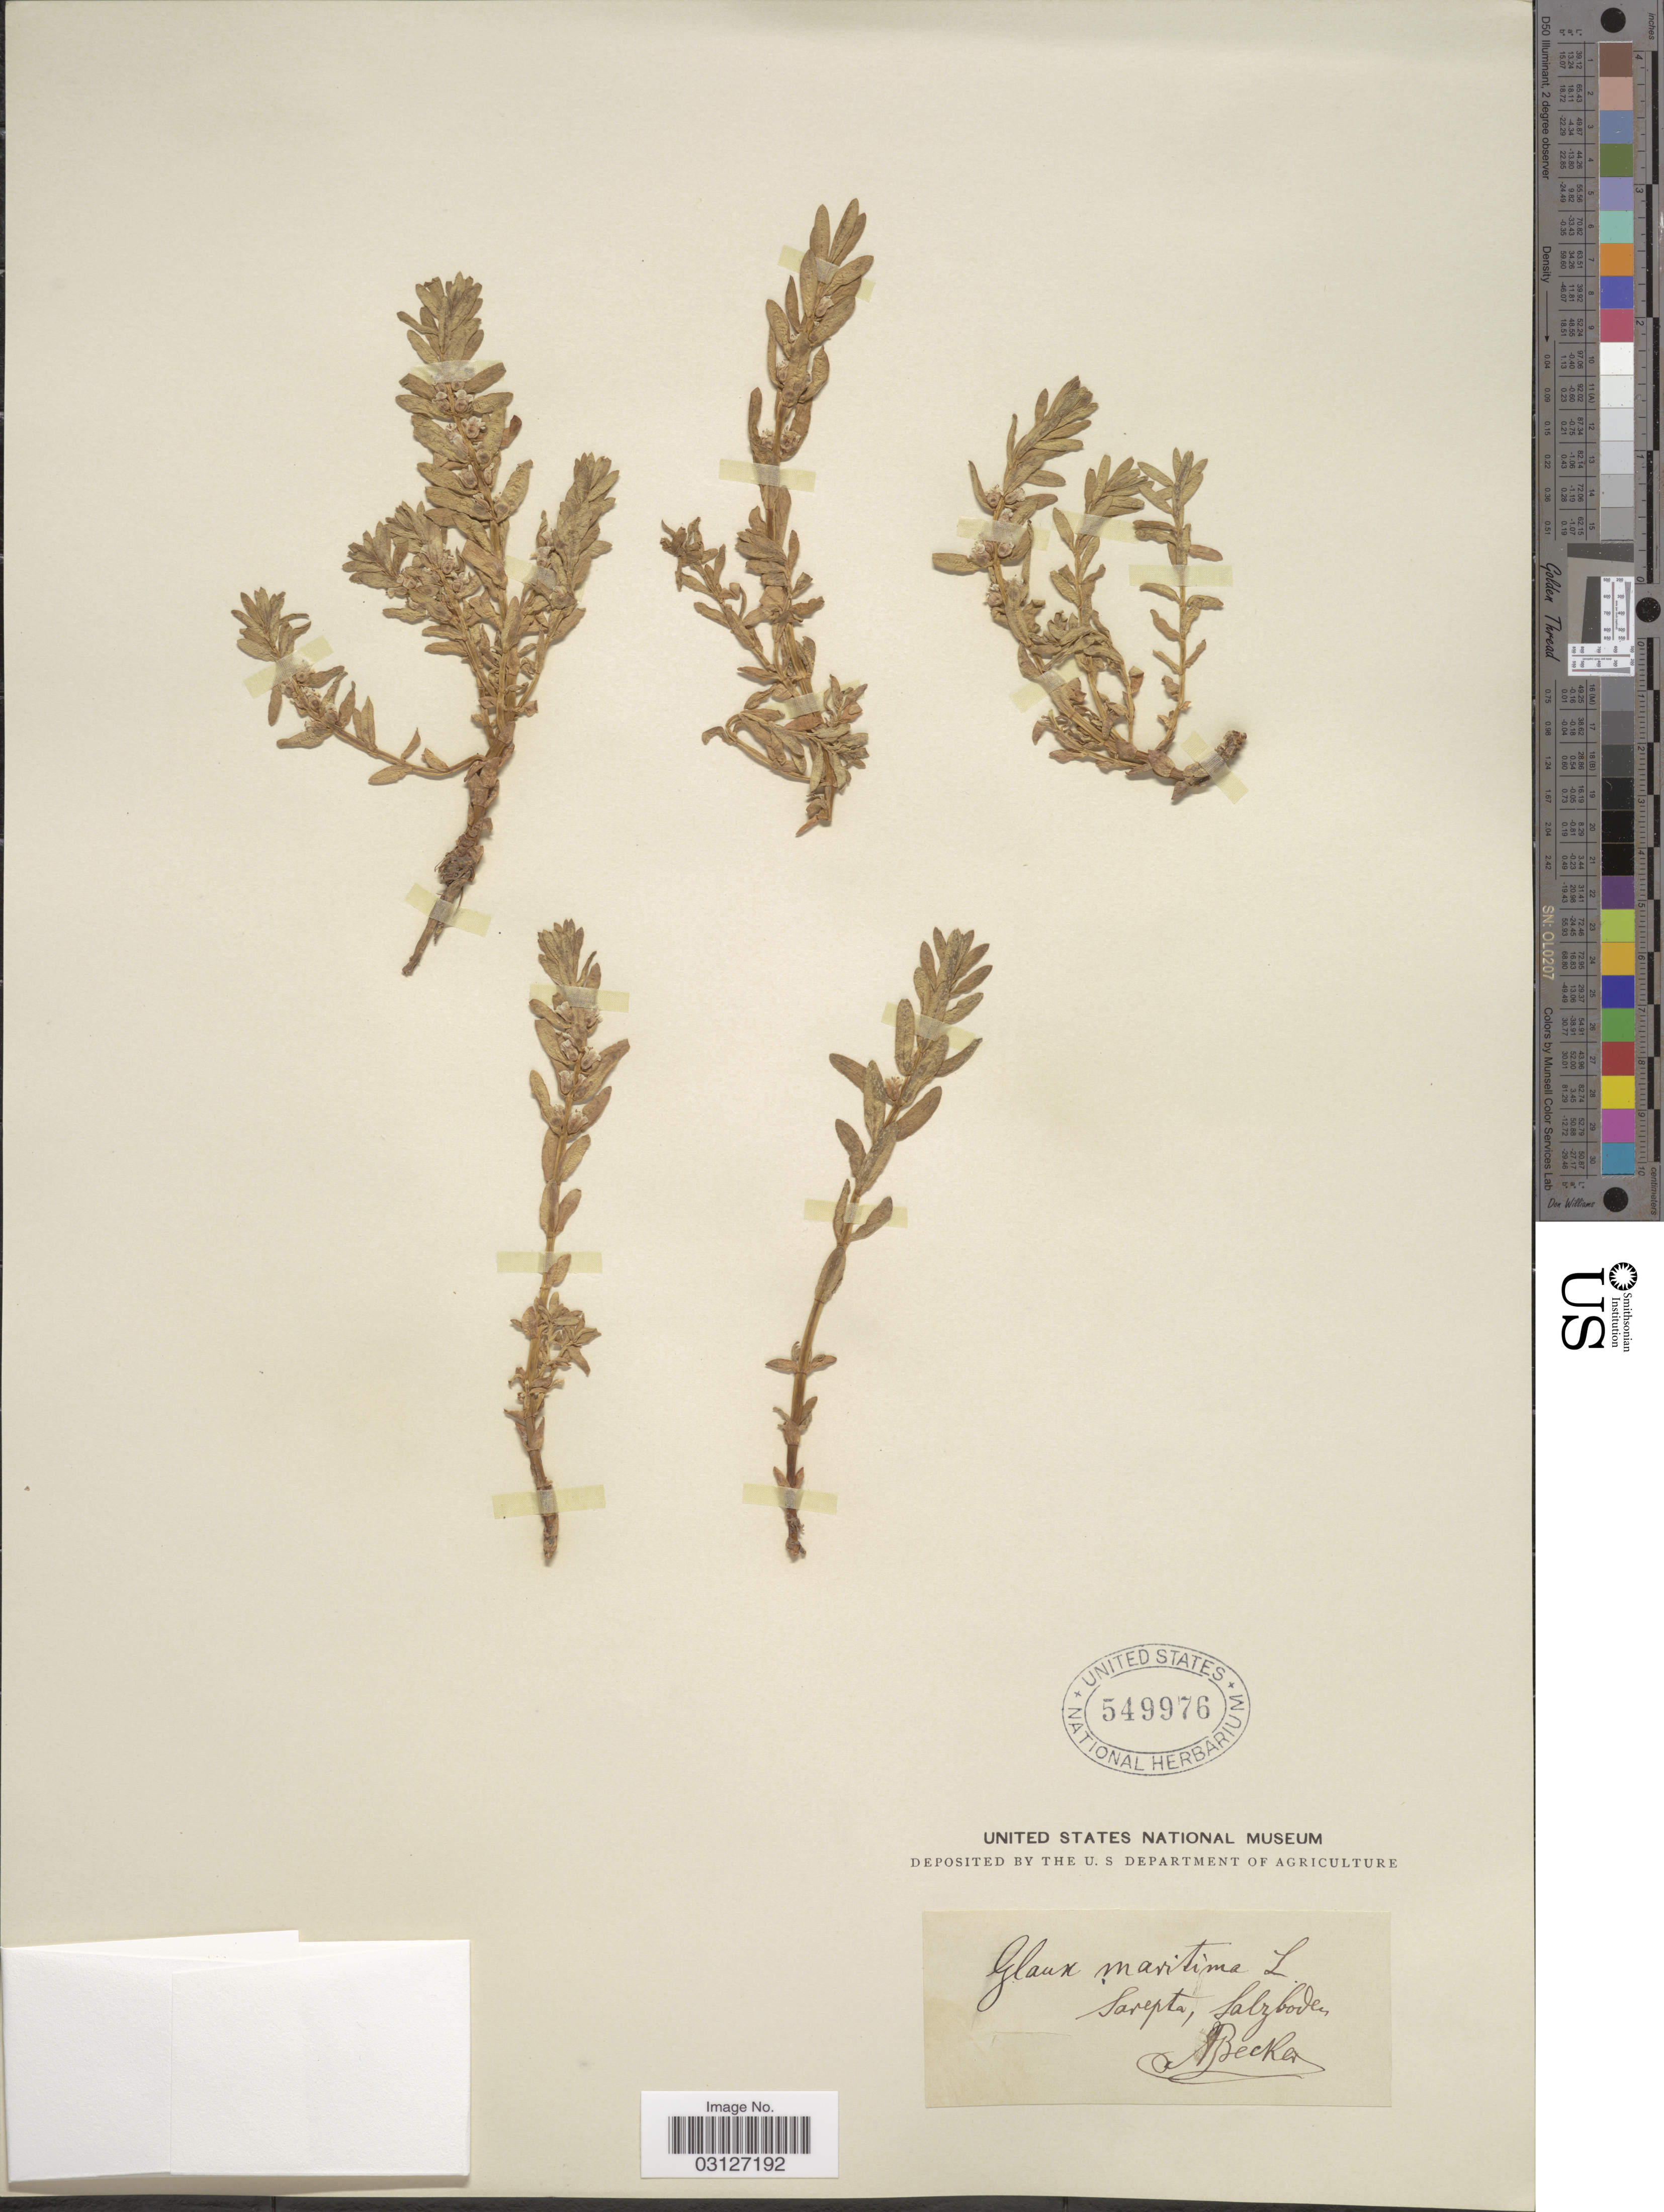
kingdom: Plantae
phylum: Tracheophyta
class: Magnoliopsida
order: Ericales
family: Primulaceae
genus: Glaux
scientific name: Glaux maritima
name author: L.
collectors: A. Becker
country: Russian Federation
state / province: Volgograd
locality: Sarepta, Salzboden.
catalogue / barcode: US 549976